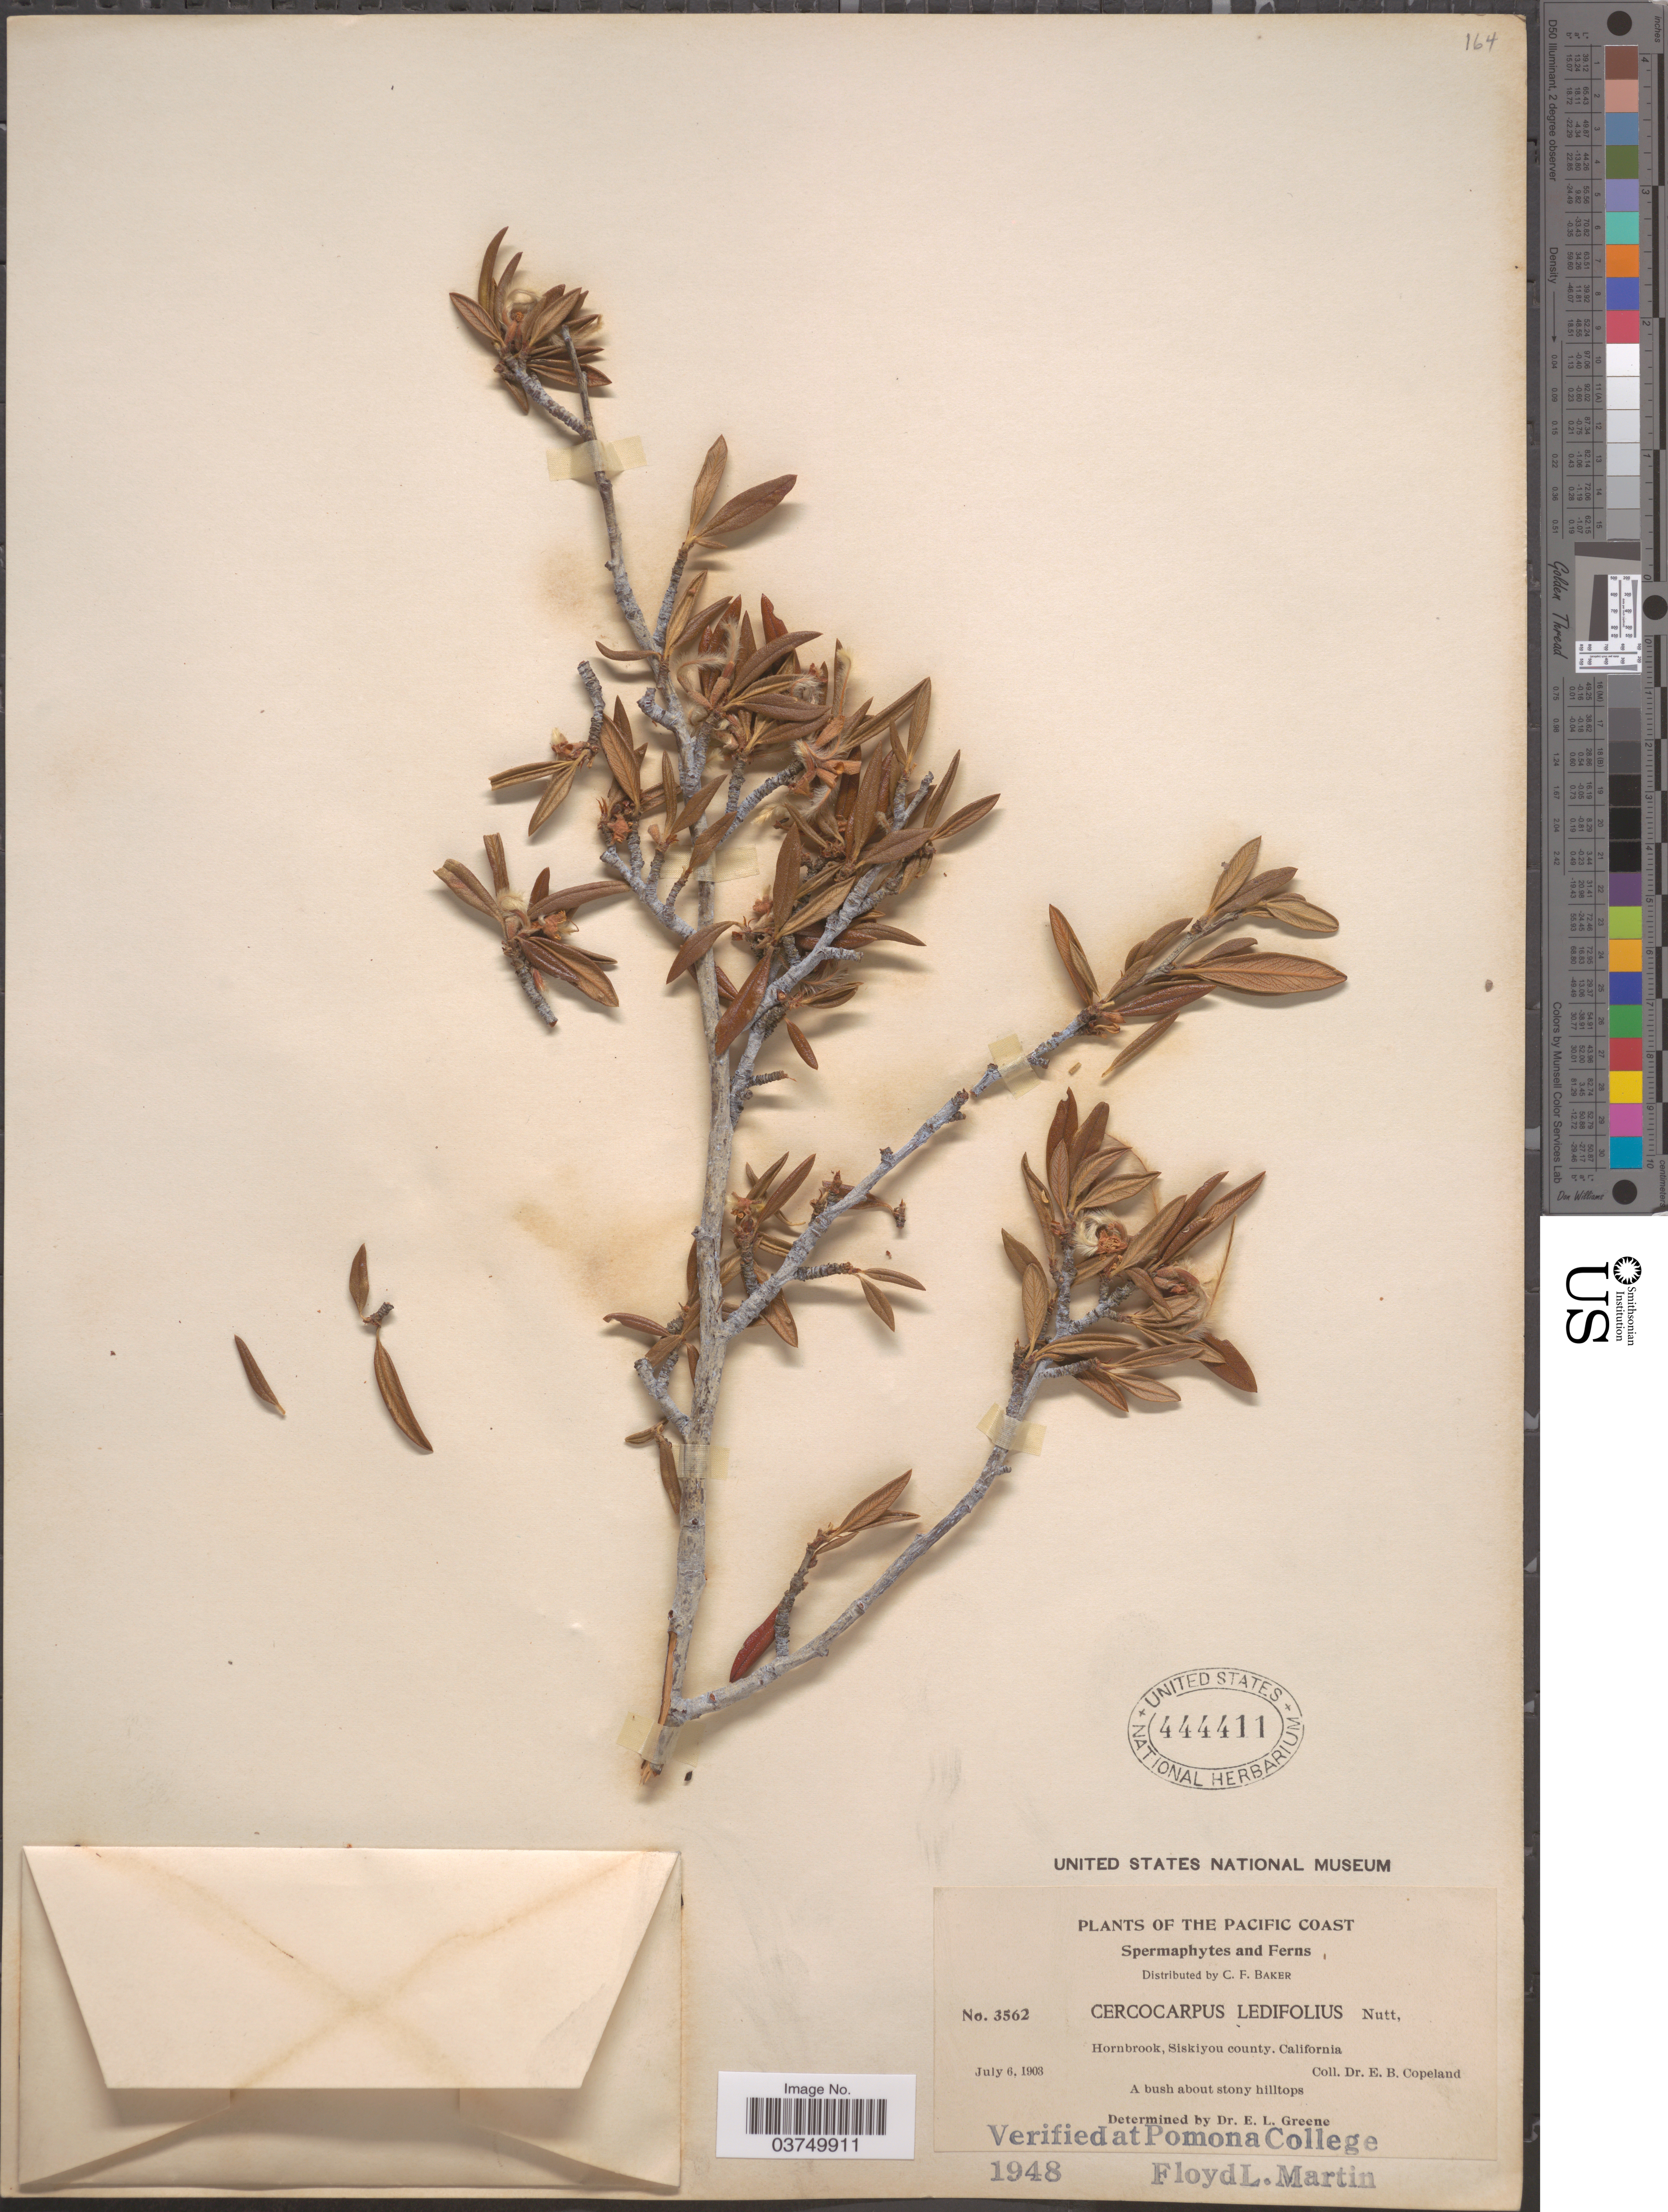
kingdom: Plantae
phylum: Tracheophyta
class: Magnoliopsida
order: Rosales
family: Rosaceae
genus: Cercocarpus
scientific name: Cercocarpus ledifolius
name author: Nutt.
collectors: E. B. Copeland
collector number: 3562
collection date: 1903-07-06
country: United States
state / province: California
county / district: Siskiyou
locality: Pacific Coast. Hornbrook, Siskiyou county.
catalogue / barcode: US 444411